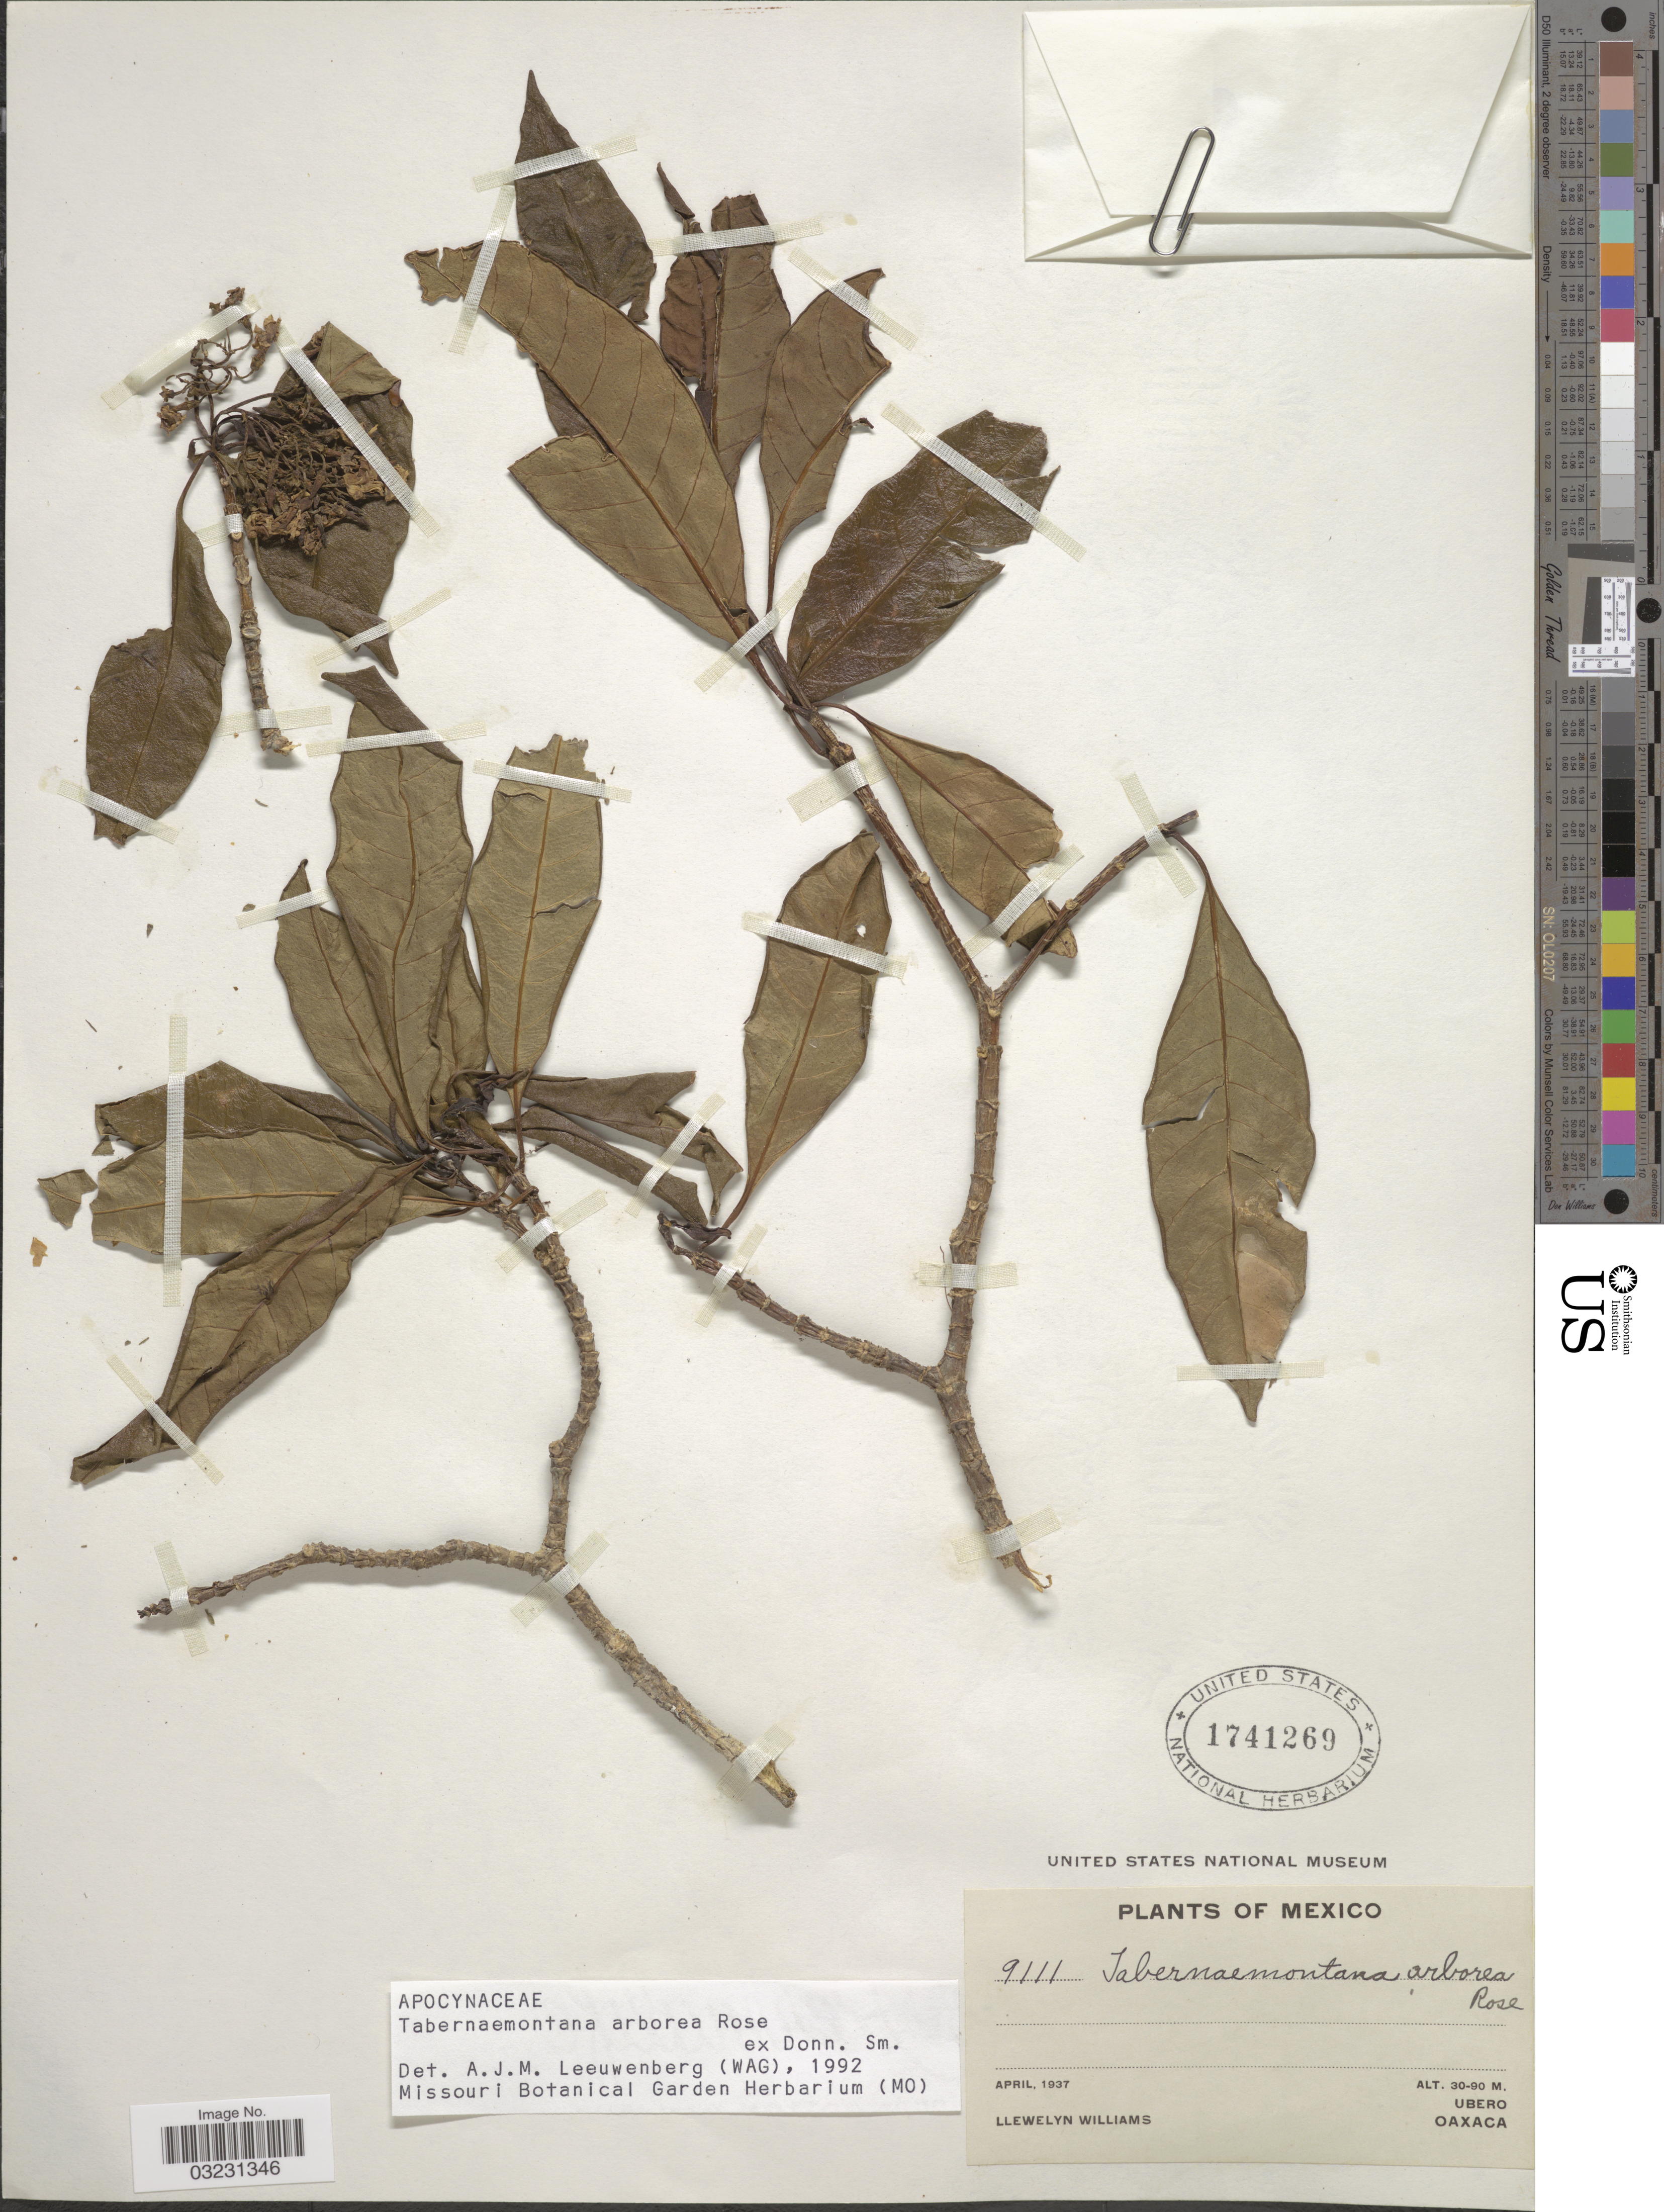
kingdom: Plantae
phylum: Tracheophyta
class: Magnoliopsida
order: Gentianales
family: Apocynaceae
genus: Tabernaemontana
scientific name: Tabernaemontana arborea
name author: Rose in Donn. Sm.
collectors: Ll. Williams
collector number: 9111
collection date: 1937-04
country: Mexico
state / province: Oaxaca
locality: Ubero, Oaxaca.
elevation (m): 30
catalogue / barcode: US 1741269